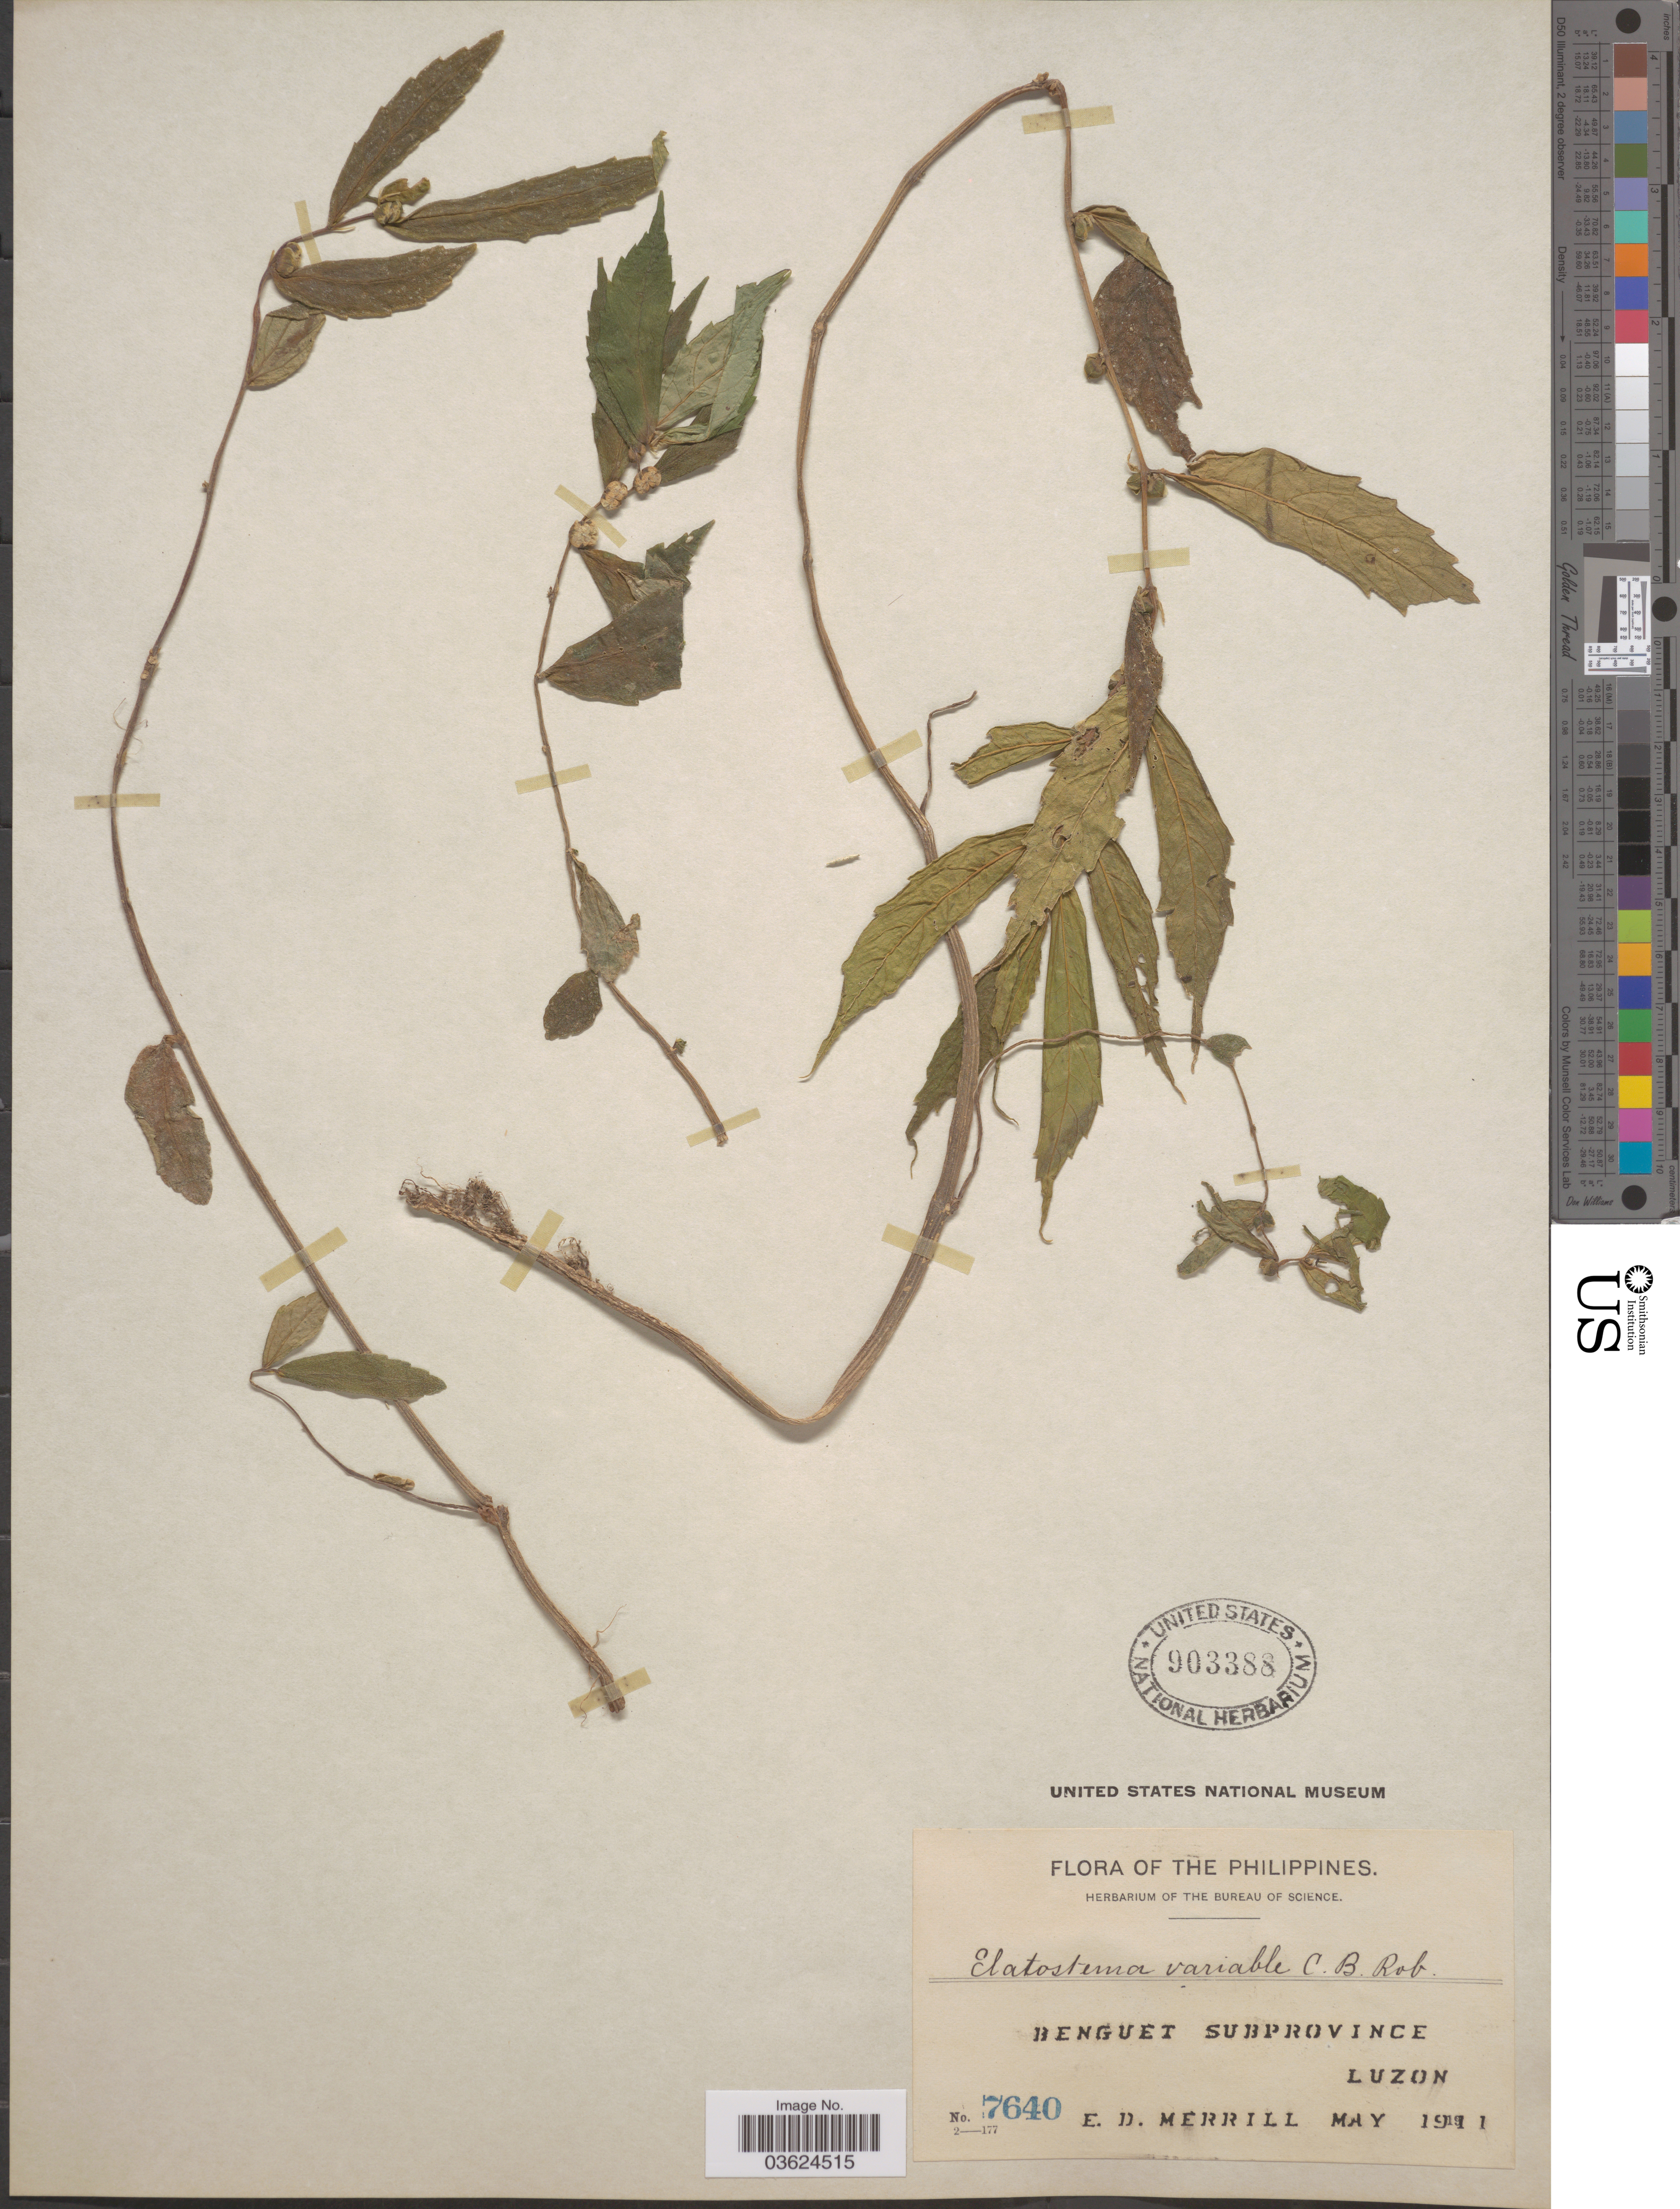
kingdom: Plantae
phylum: Tracheophyta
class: Magnoliopsida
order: Rosales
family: Urticaceae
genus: Elatostema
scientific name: Elatostema variabile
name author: C.B. Rob.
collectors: E. D. Merrill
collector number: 7640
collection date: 1911-05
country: Philippines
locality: Benguet Subprovince. Luzon.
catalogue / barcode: US 903388